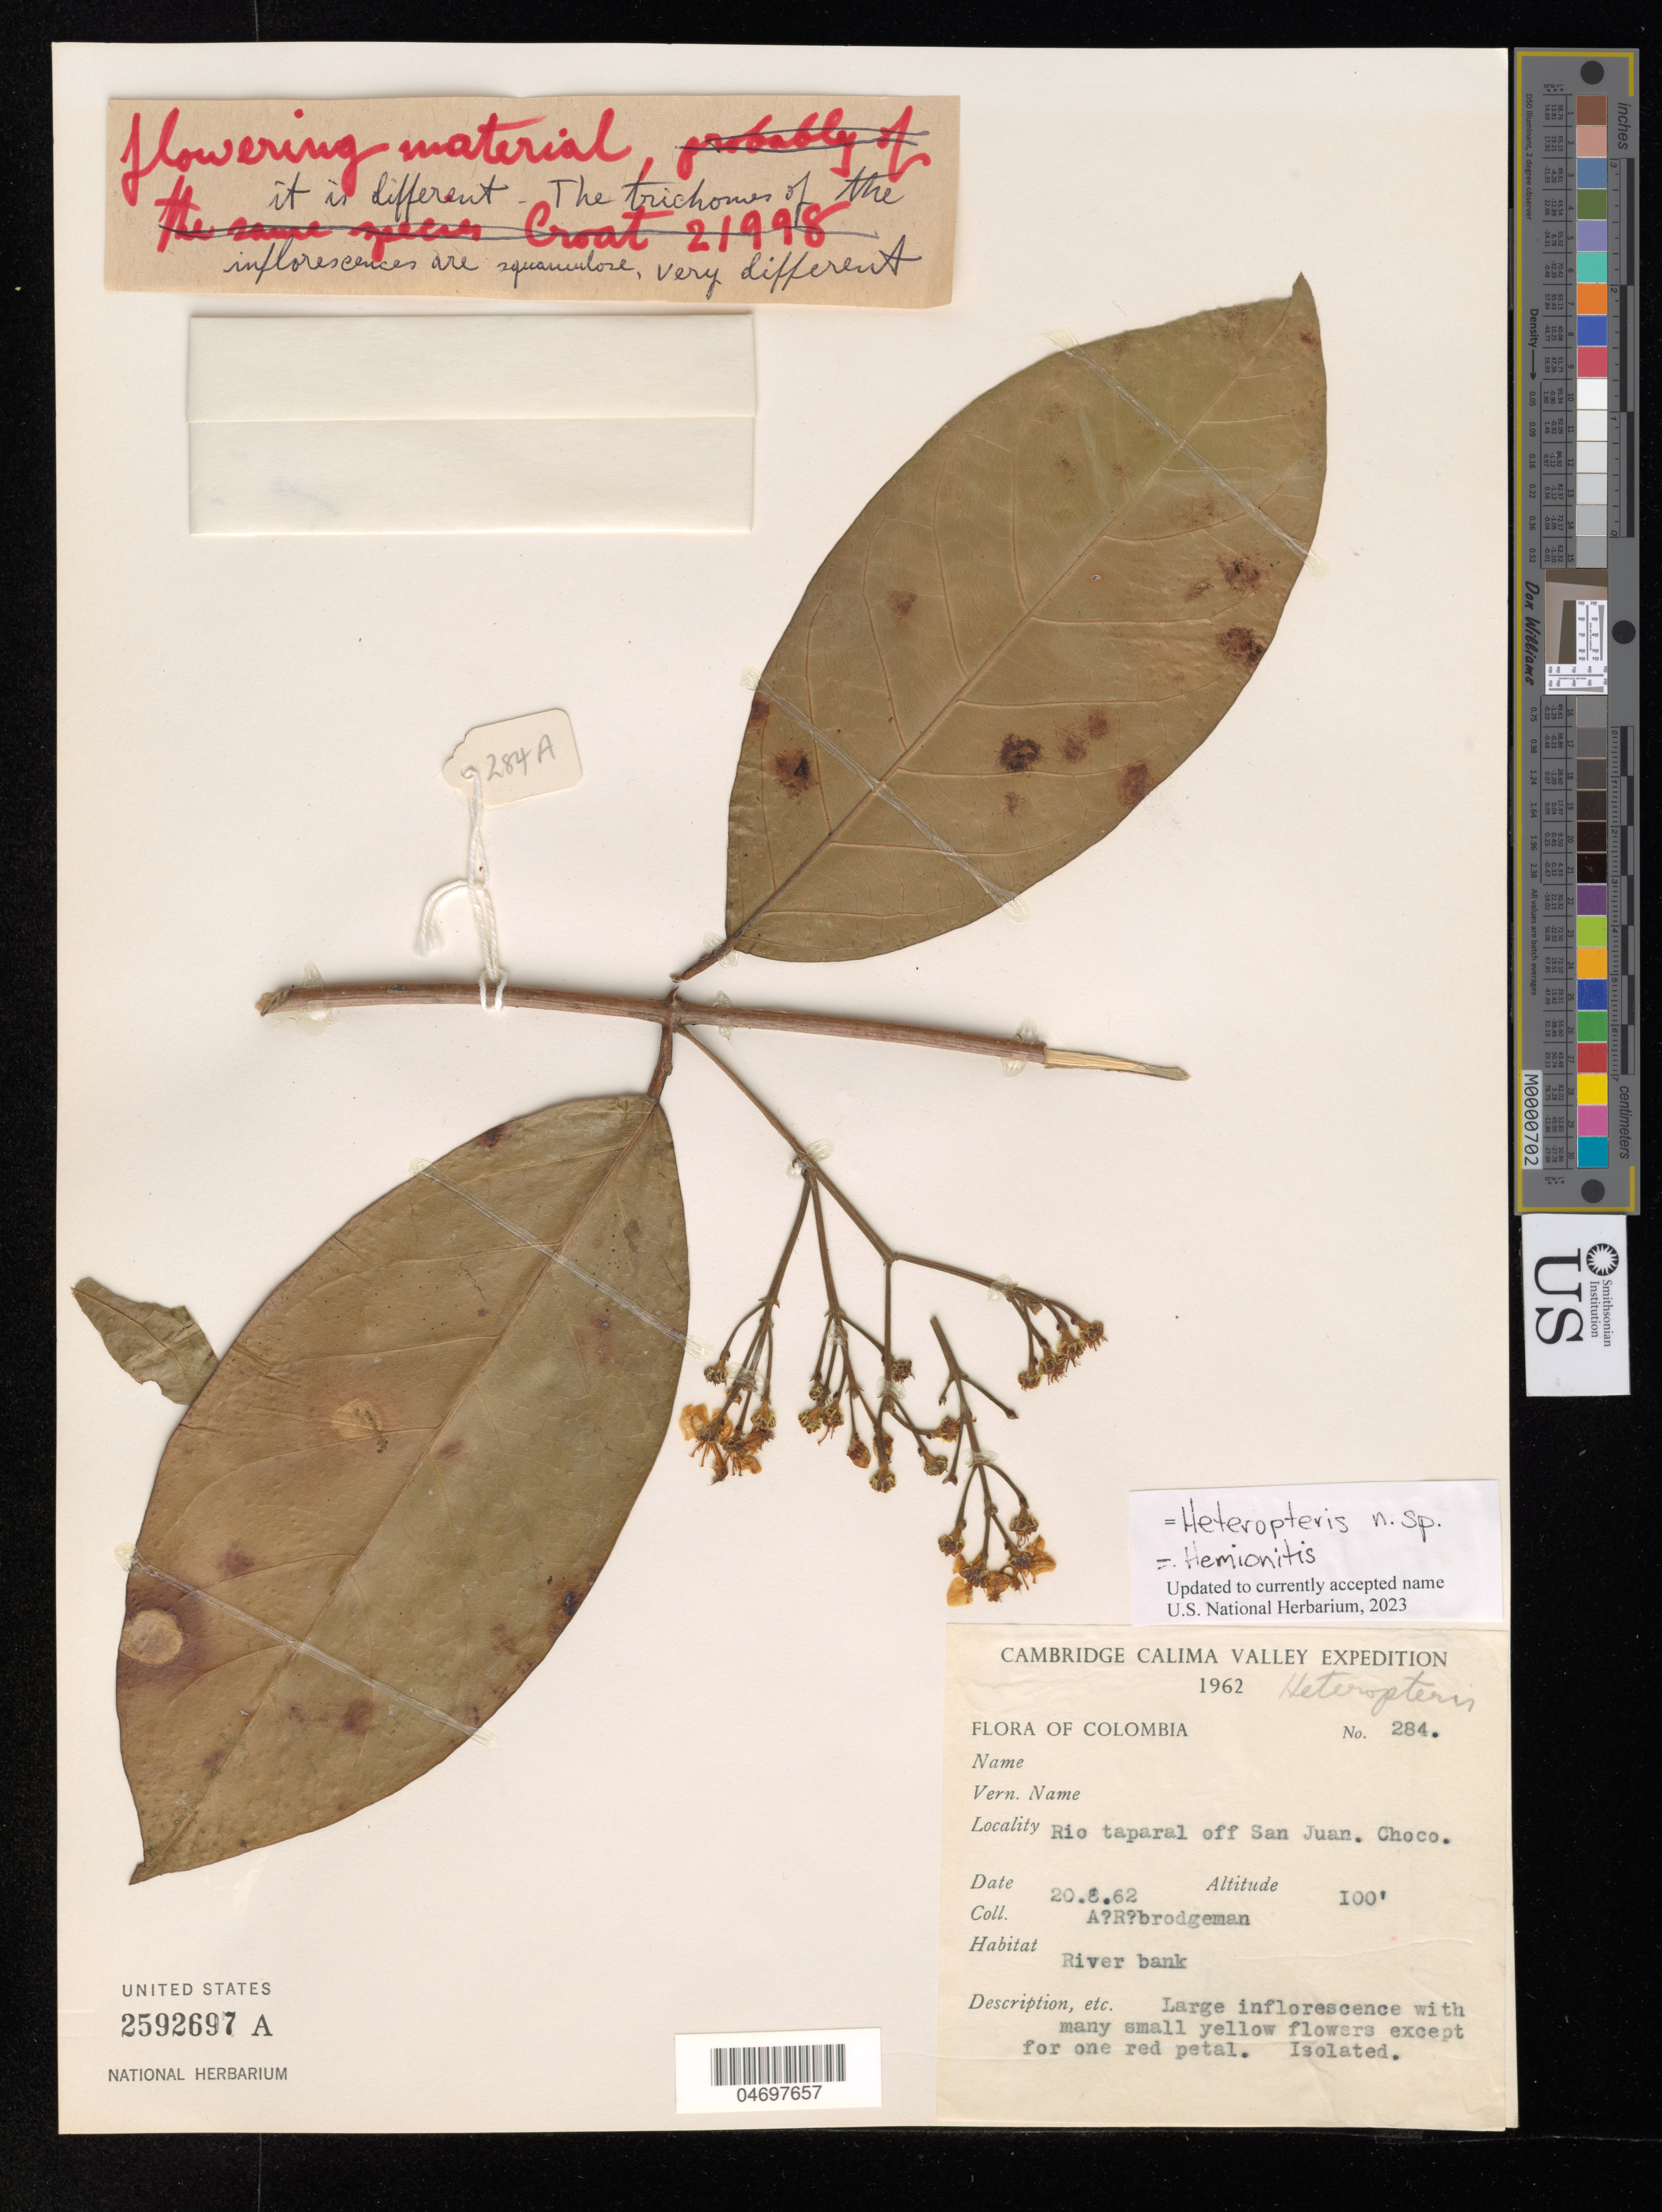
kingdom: Plantae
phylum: Tracheophyta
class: Magnoliopsida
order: Malpighiales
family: Malpighiaceae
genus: Heteropterys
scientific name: Heteropterys sp.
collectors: A. Brodgeman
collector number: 284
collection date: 1962-08-20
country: Colombia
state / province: Choco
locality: Rio taparal off San Juan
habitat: River bank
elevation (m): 100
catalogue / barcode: US 2592697A